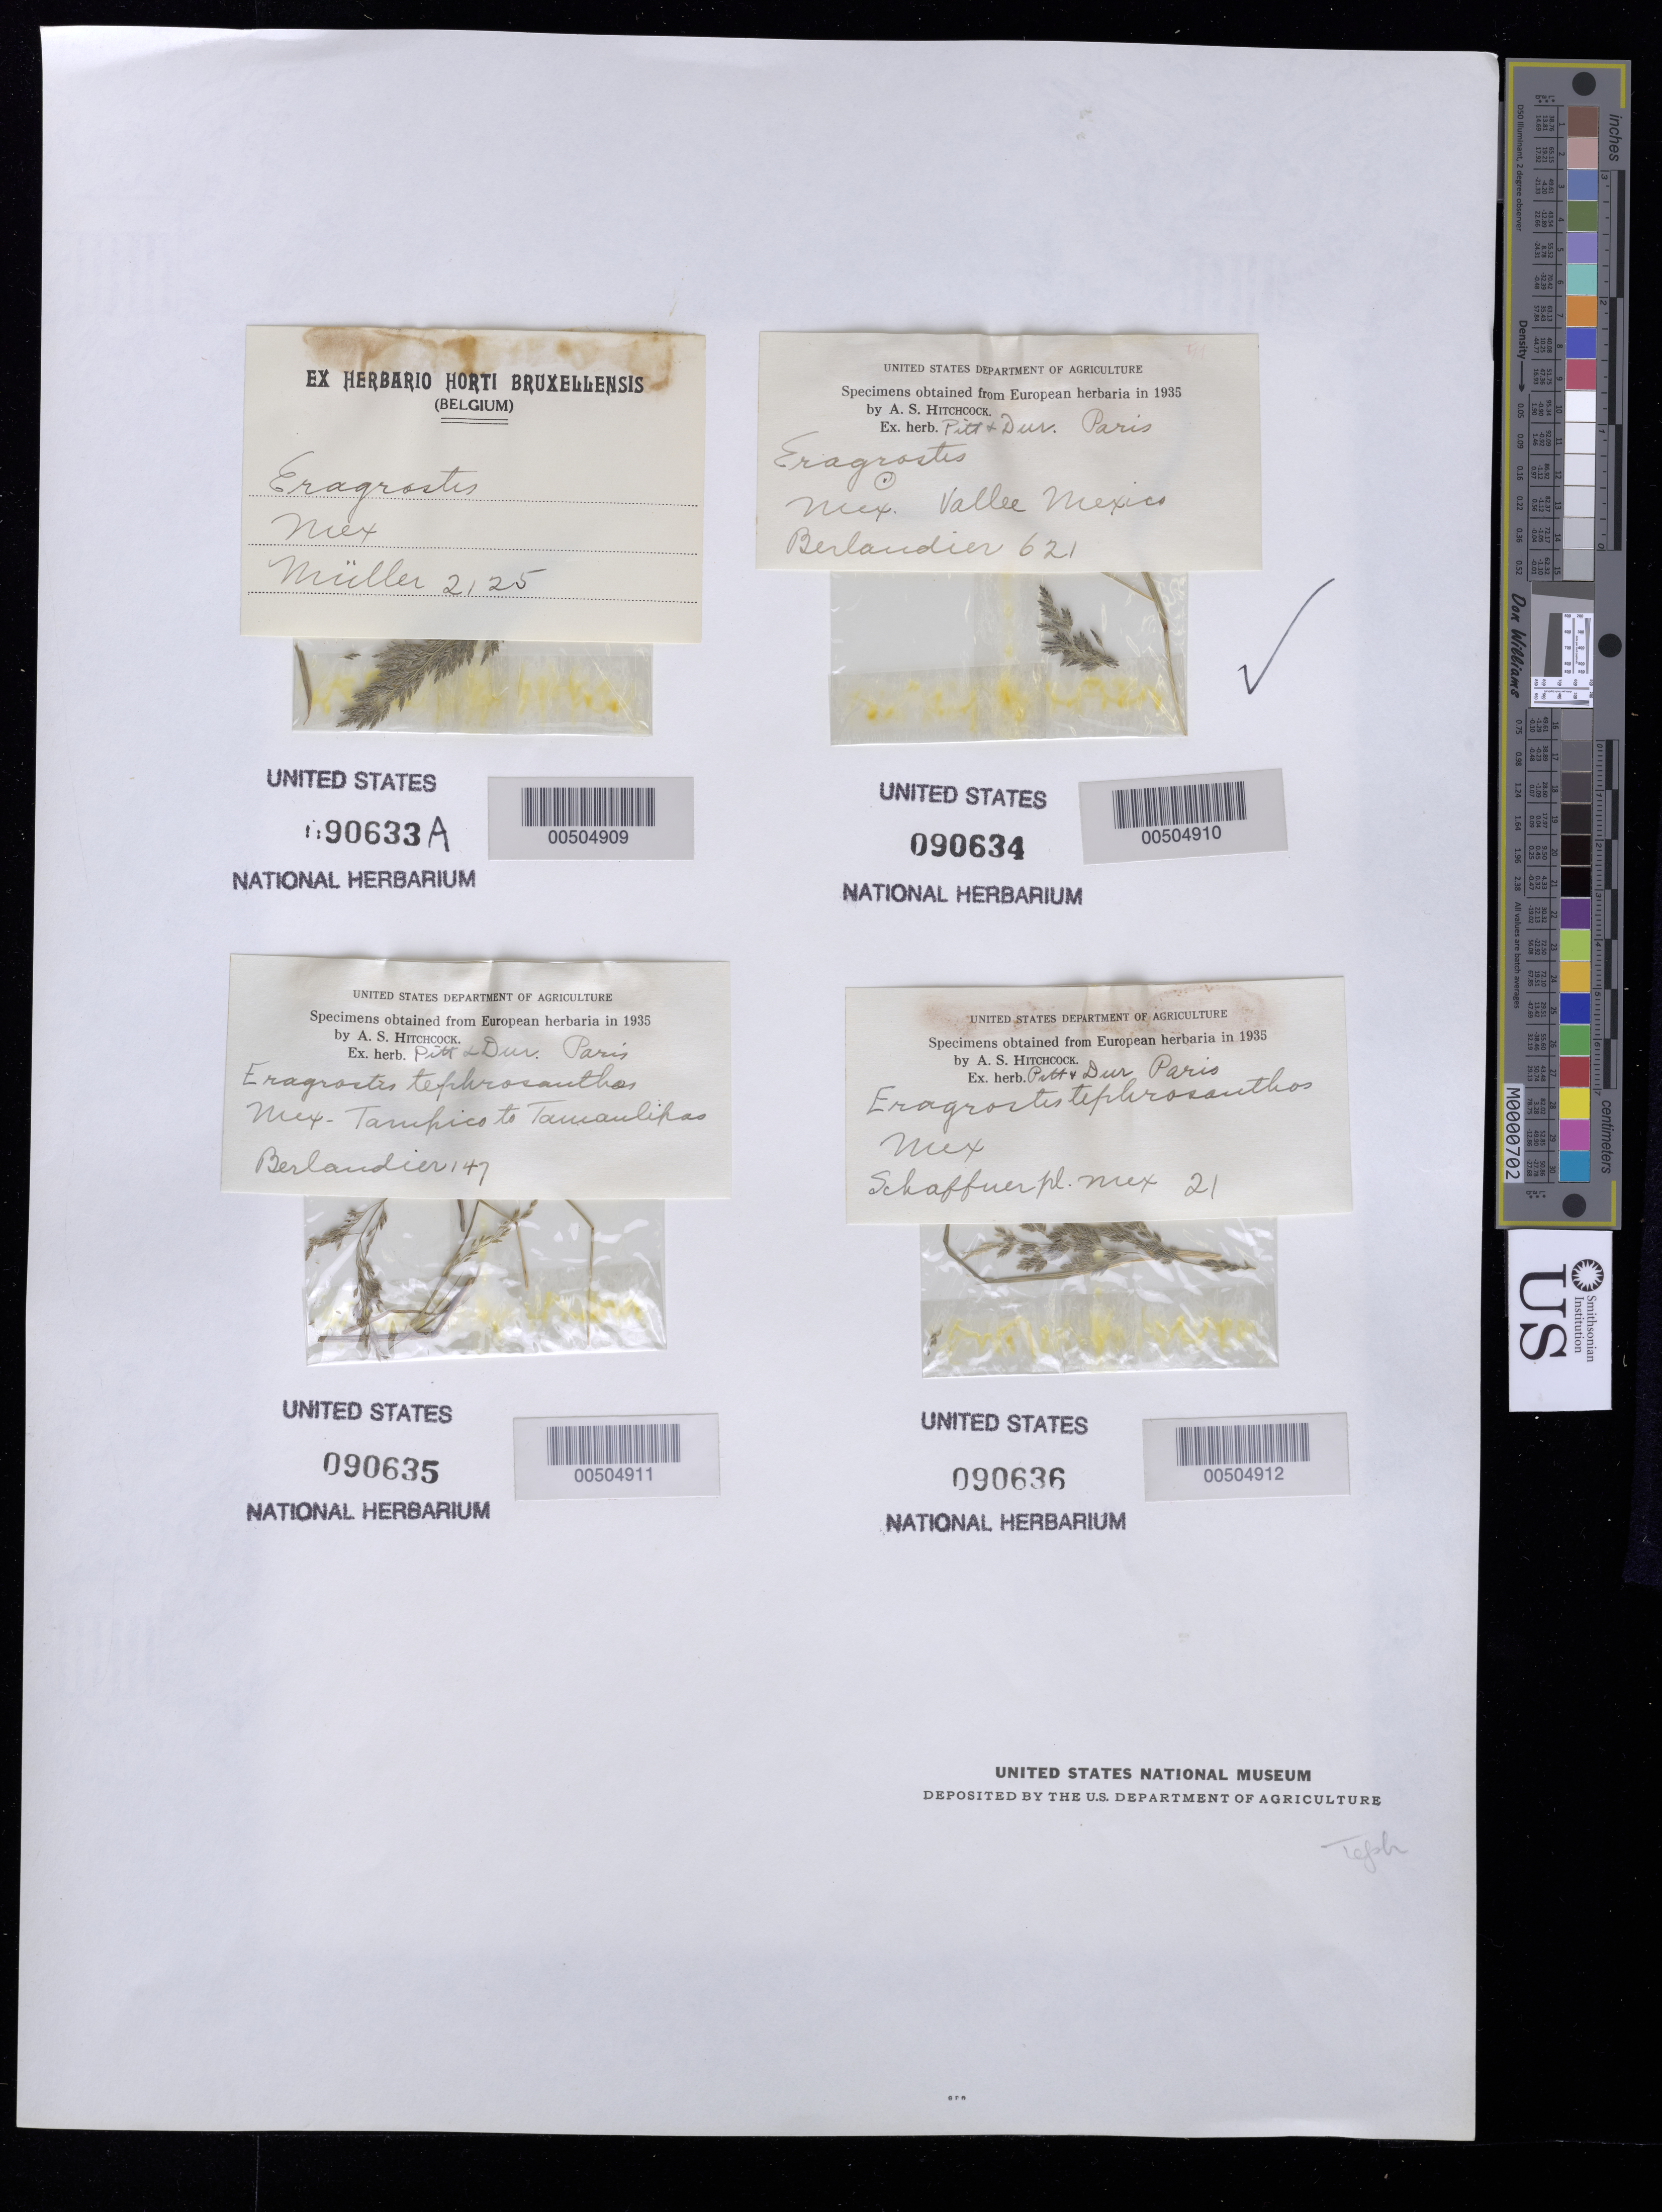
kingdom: Plantae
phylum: Tracheophyta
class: Liliopsida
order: Poales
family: Poaceae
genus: Eragrostis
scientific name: Eragrostis tephrosanthos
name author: Roem. & Schult.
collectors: -. Mller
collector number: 2125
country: Mexico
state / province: Durango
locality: San Ramon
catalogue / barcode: US 90633A